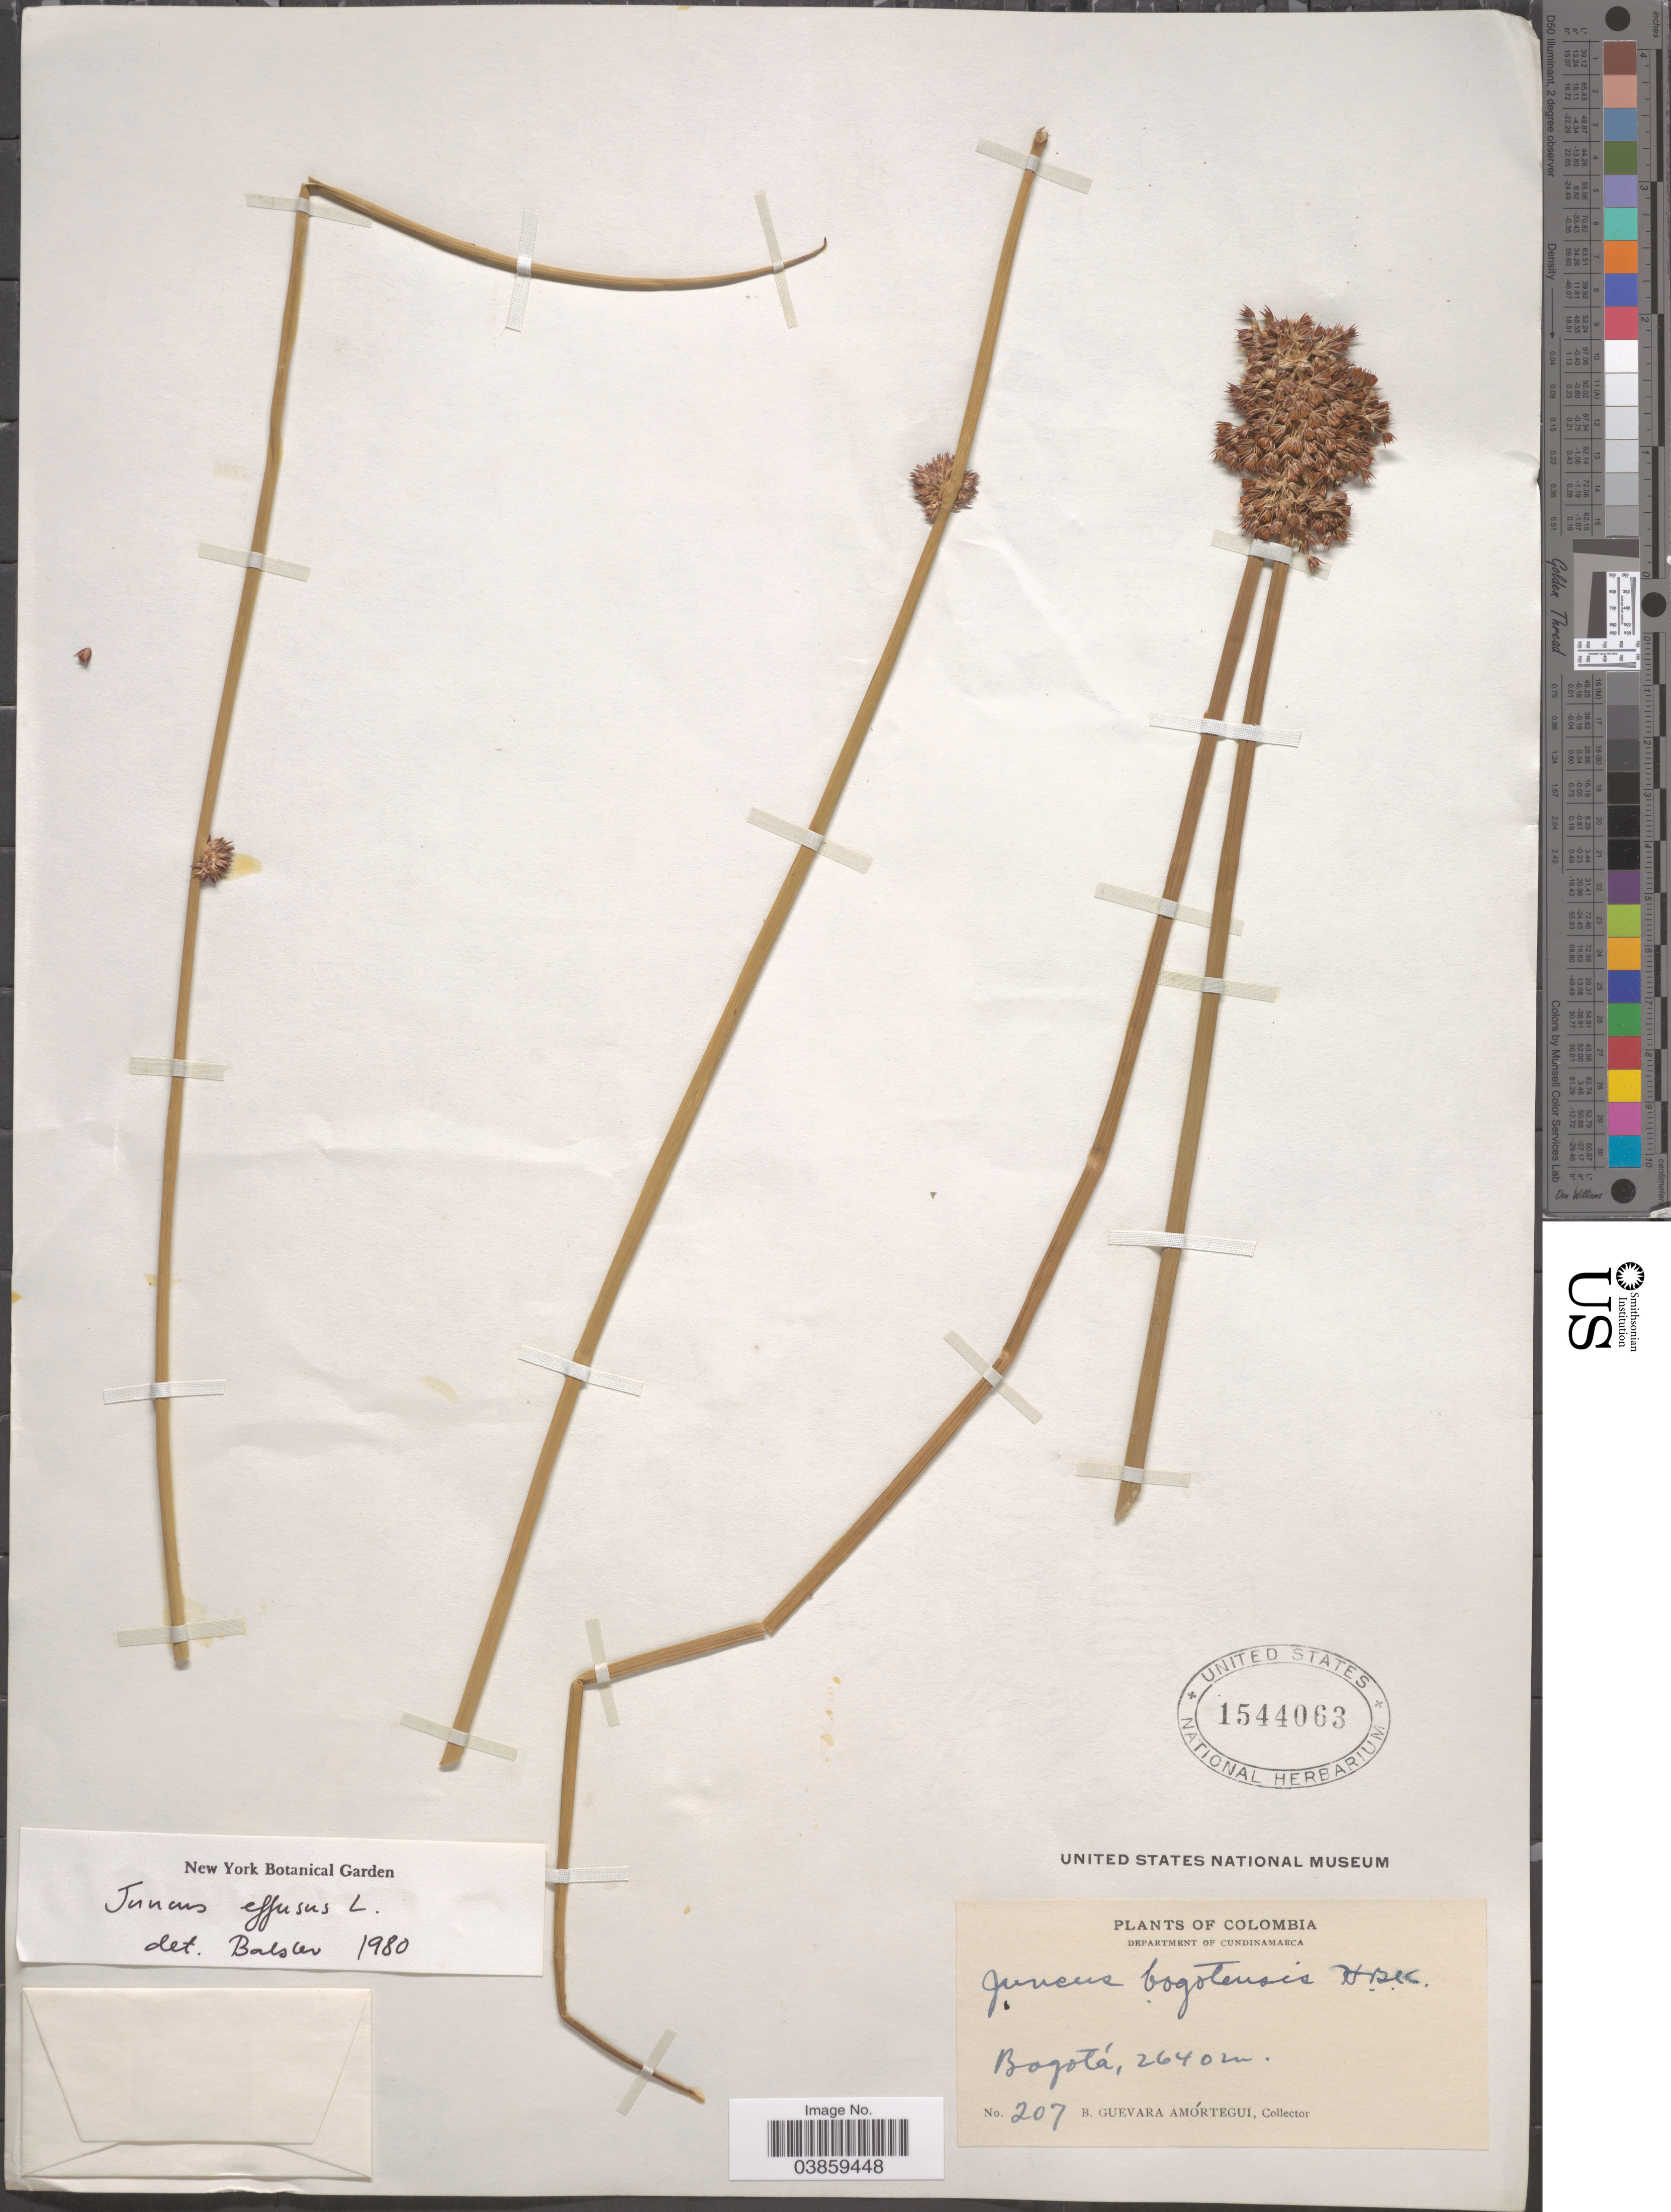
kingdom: Plantae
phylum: Tracheophyta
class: Liliopsida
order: Poales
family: Juncaceae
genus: Juncus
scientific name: Juncus effusus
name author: L.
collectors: B. Guevara Amortegui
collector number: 207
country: Colombia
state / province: Cundinamarca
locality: Department of Cundinamaeca. Bogotá.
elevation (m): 2640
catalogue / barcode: US 1544063